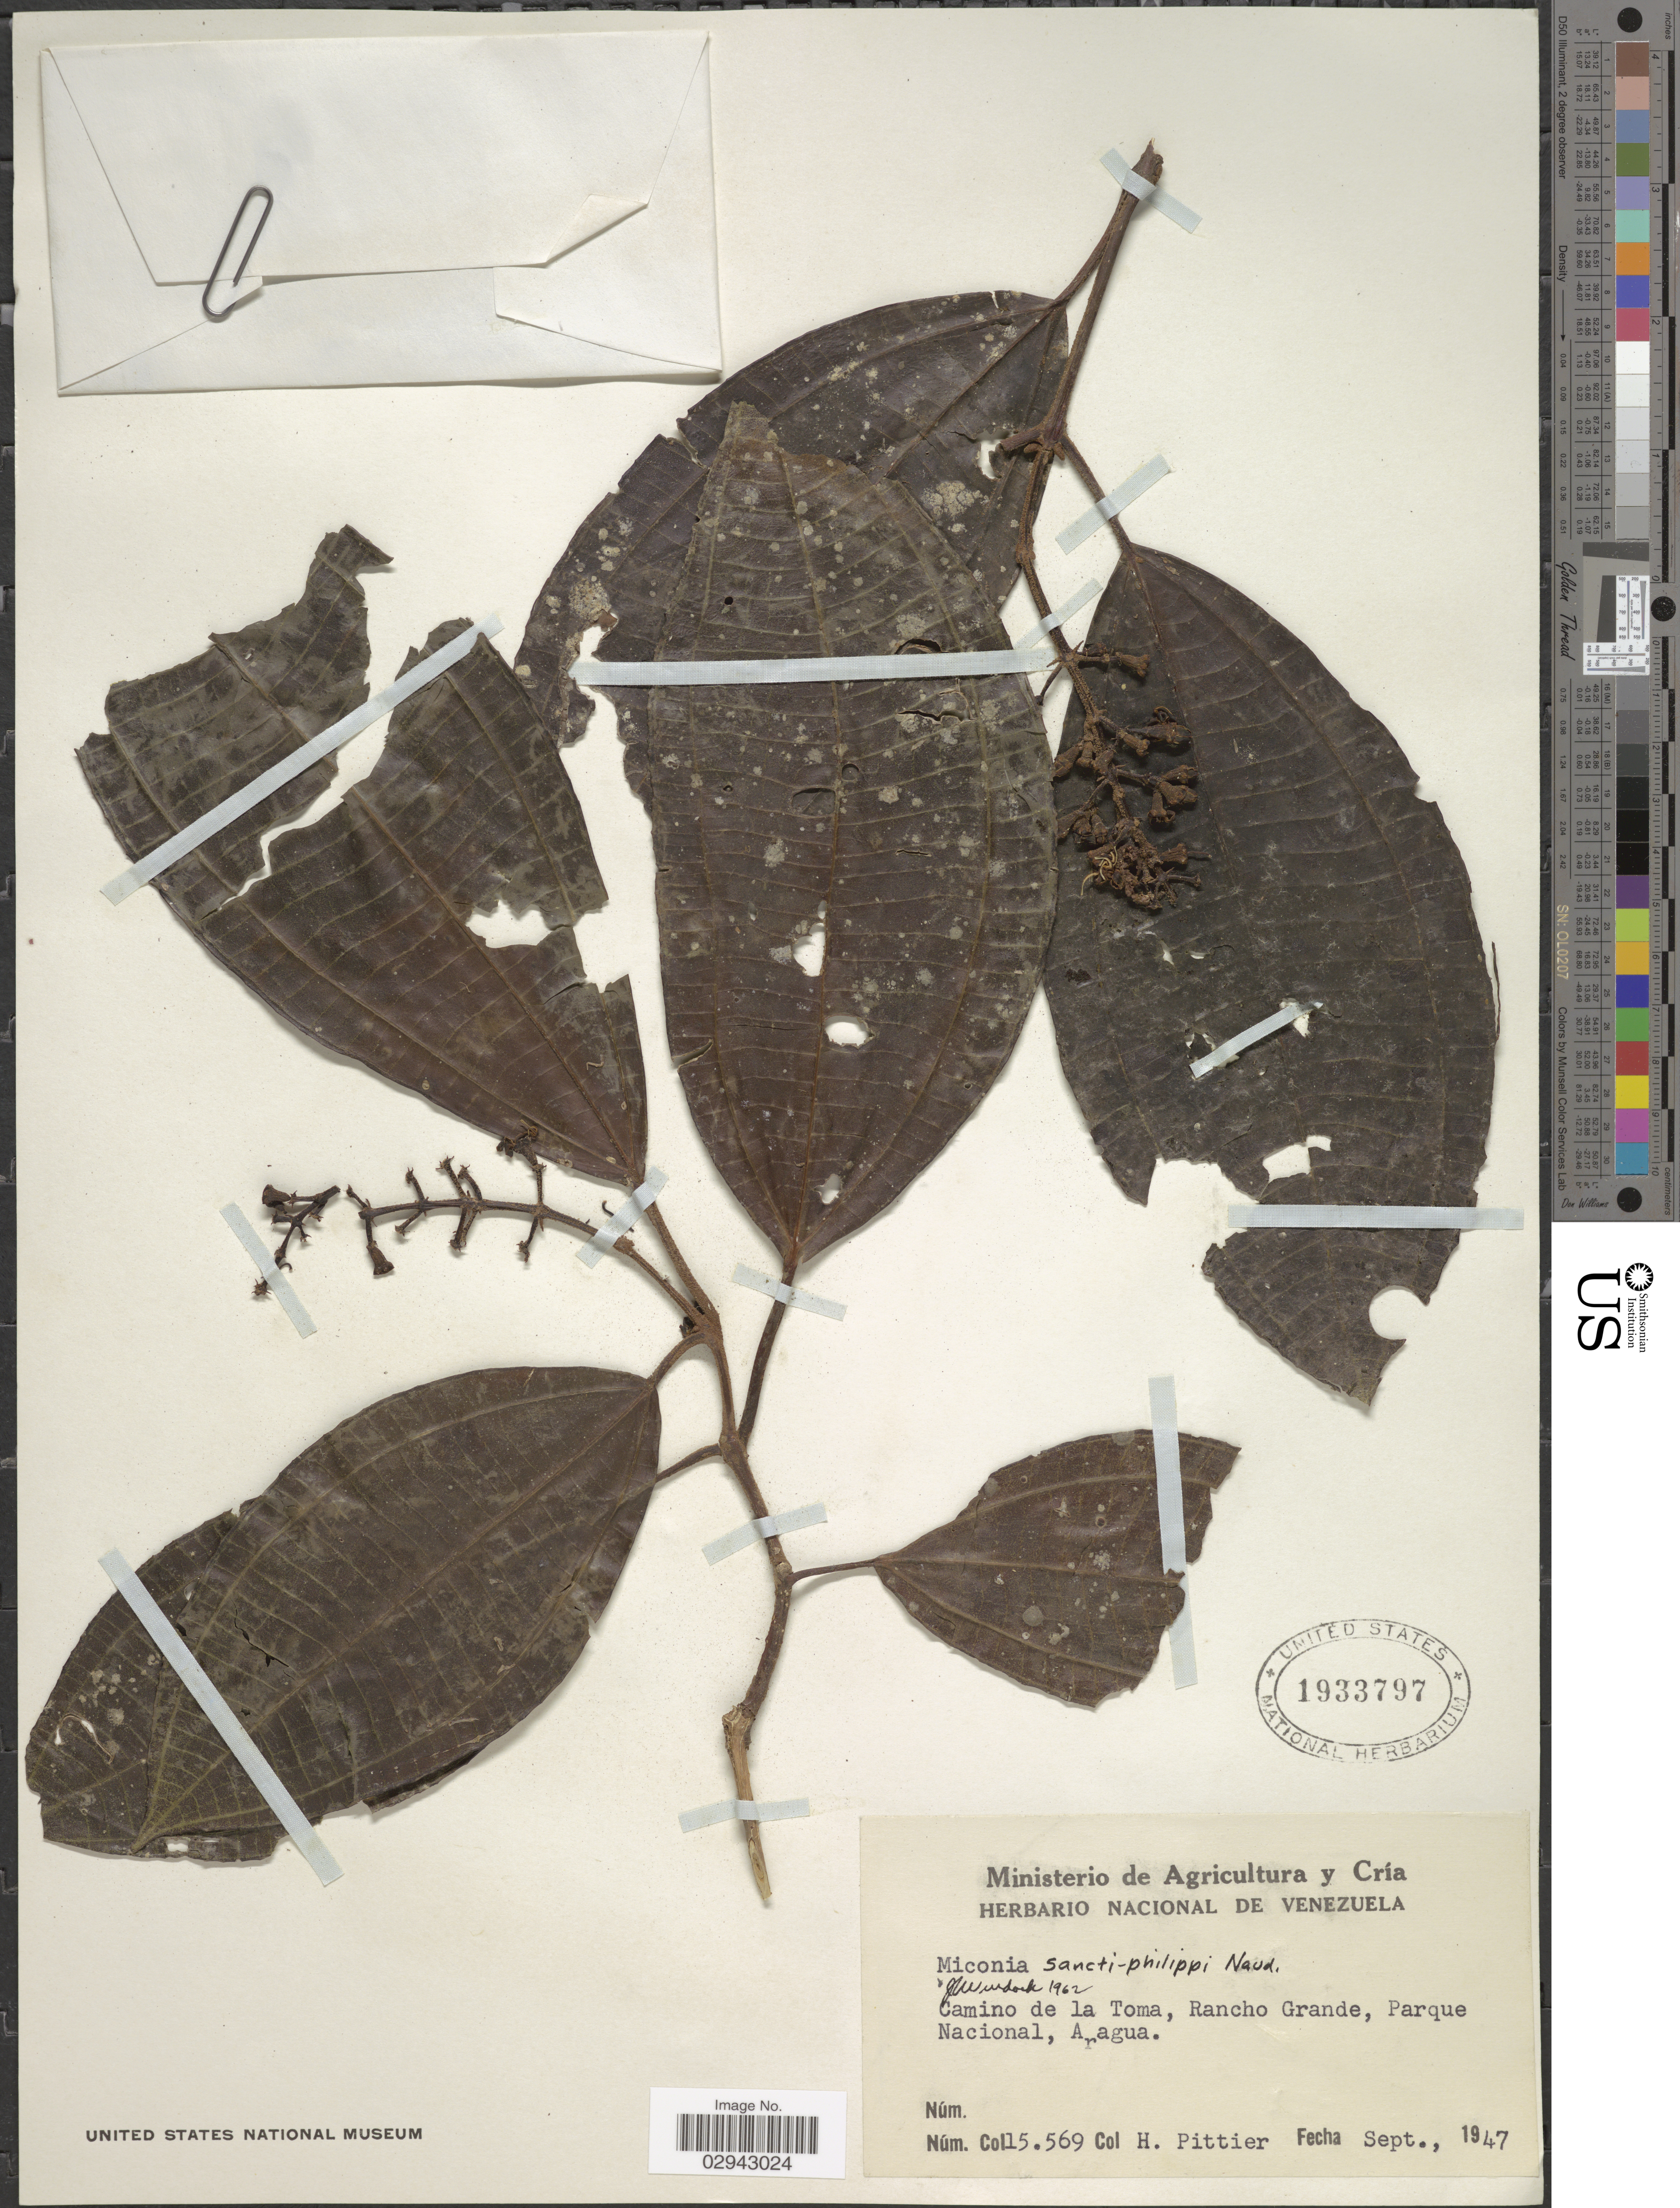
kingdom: Plantae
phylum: Tracheophyta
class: Magnoliopsida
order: Myrtales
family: Melastomataceae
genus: Miconia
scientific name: Miconia sancti-philippi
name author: Naudin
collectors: H. F. Pittier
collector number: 15569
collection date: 1947-09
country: Venezuela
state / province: Aragua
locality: Camino de la Toma, Rancho Grande, Parque Nacional.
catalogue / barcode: US 1933797